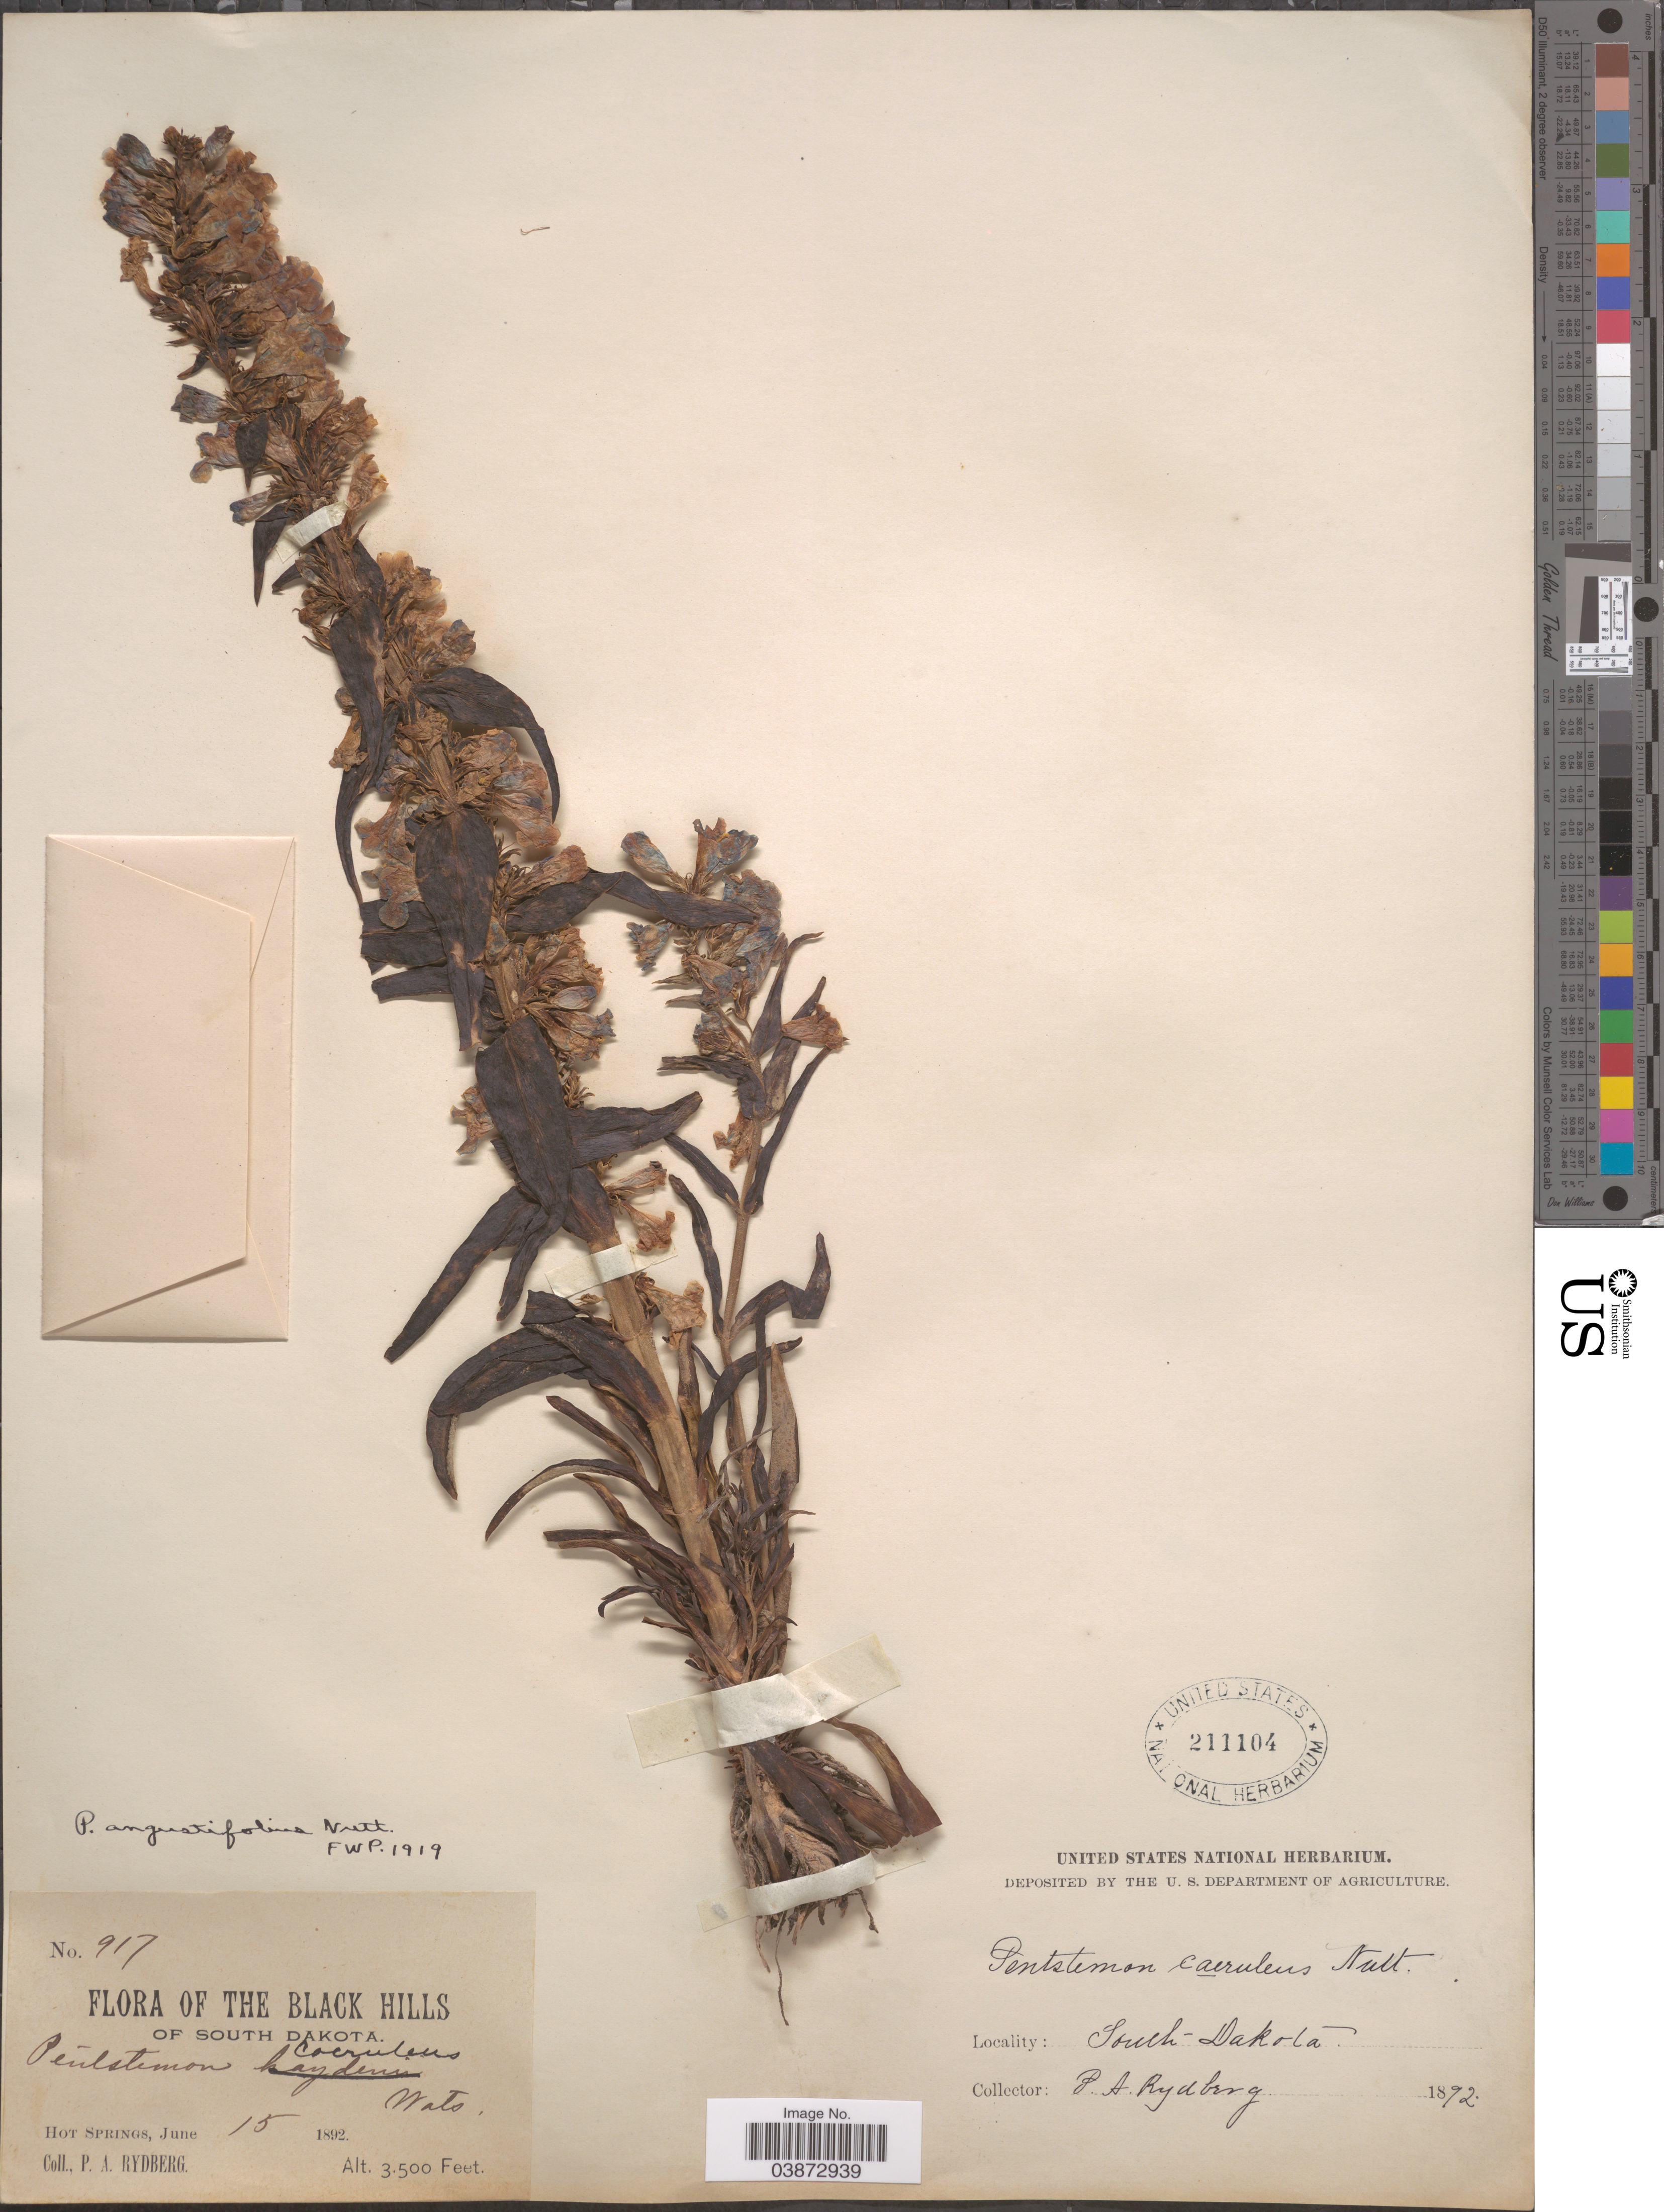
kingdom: Plantae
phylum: Tracheophyta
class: Magnoliopsida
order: Lamiales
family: Plantaginaceae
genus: Penstemon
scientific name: Penstemon angustifolius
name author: Nutt. ex Pursh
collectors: P. A. Rydberg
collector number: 917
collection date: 1892-06-15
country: United States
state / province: South Dakota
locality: Black Hills of South Dakota. Hot Springs.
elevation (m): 1067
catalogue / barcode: US 211104